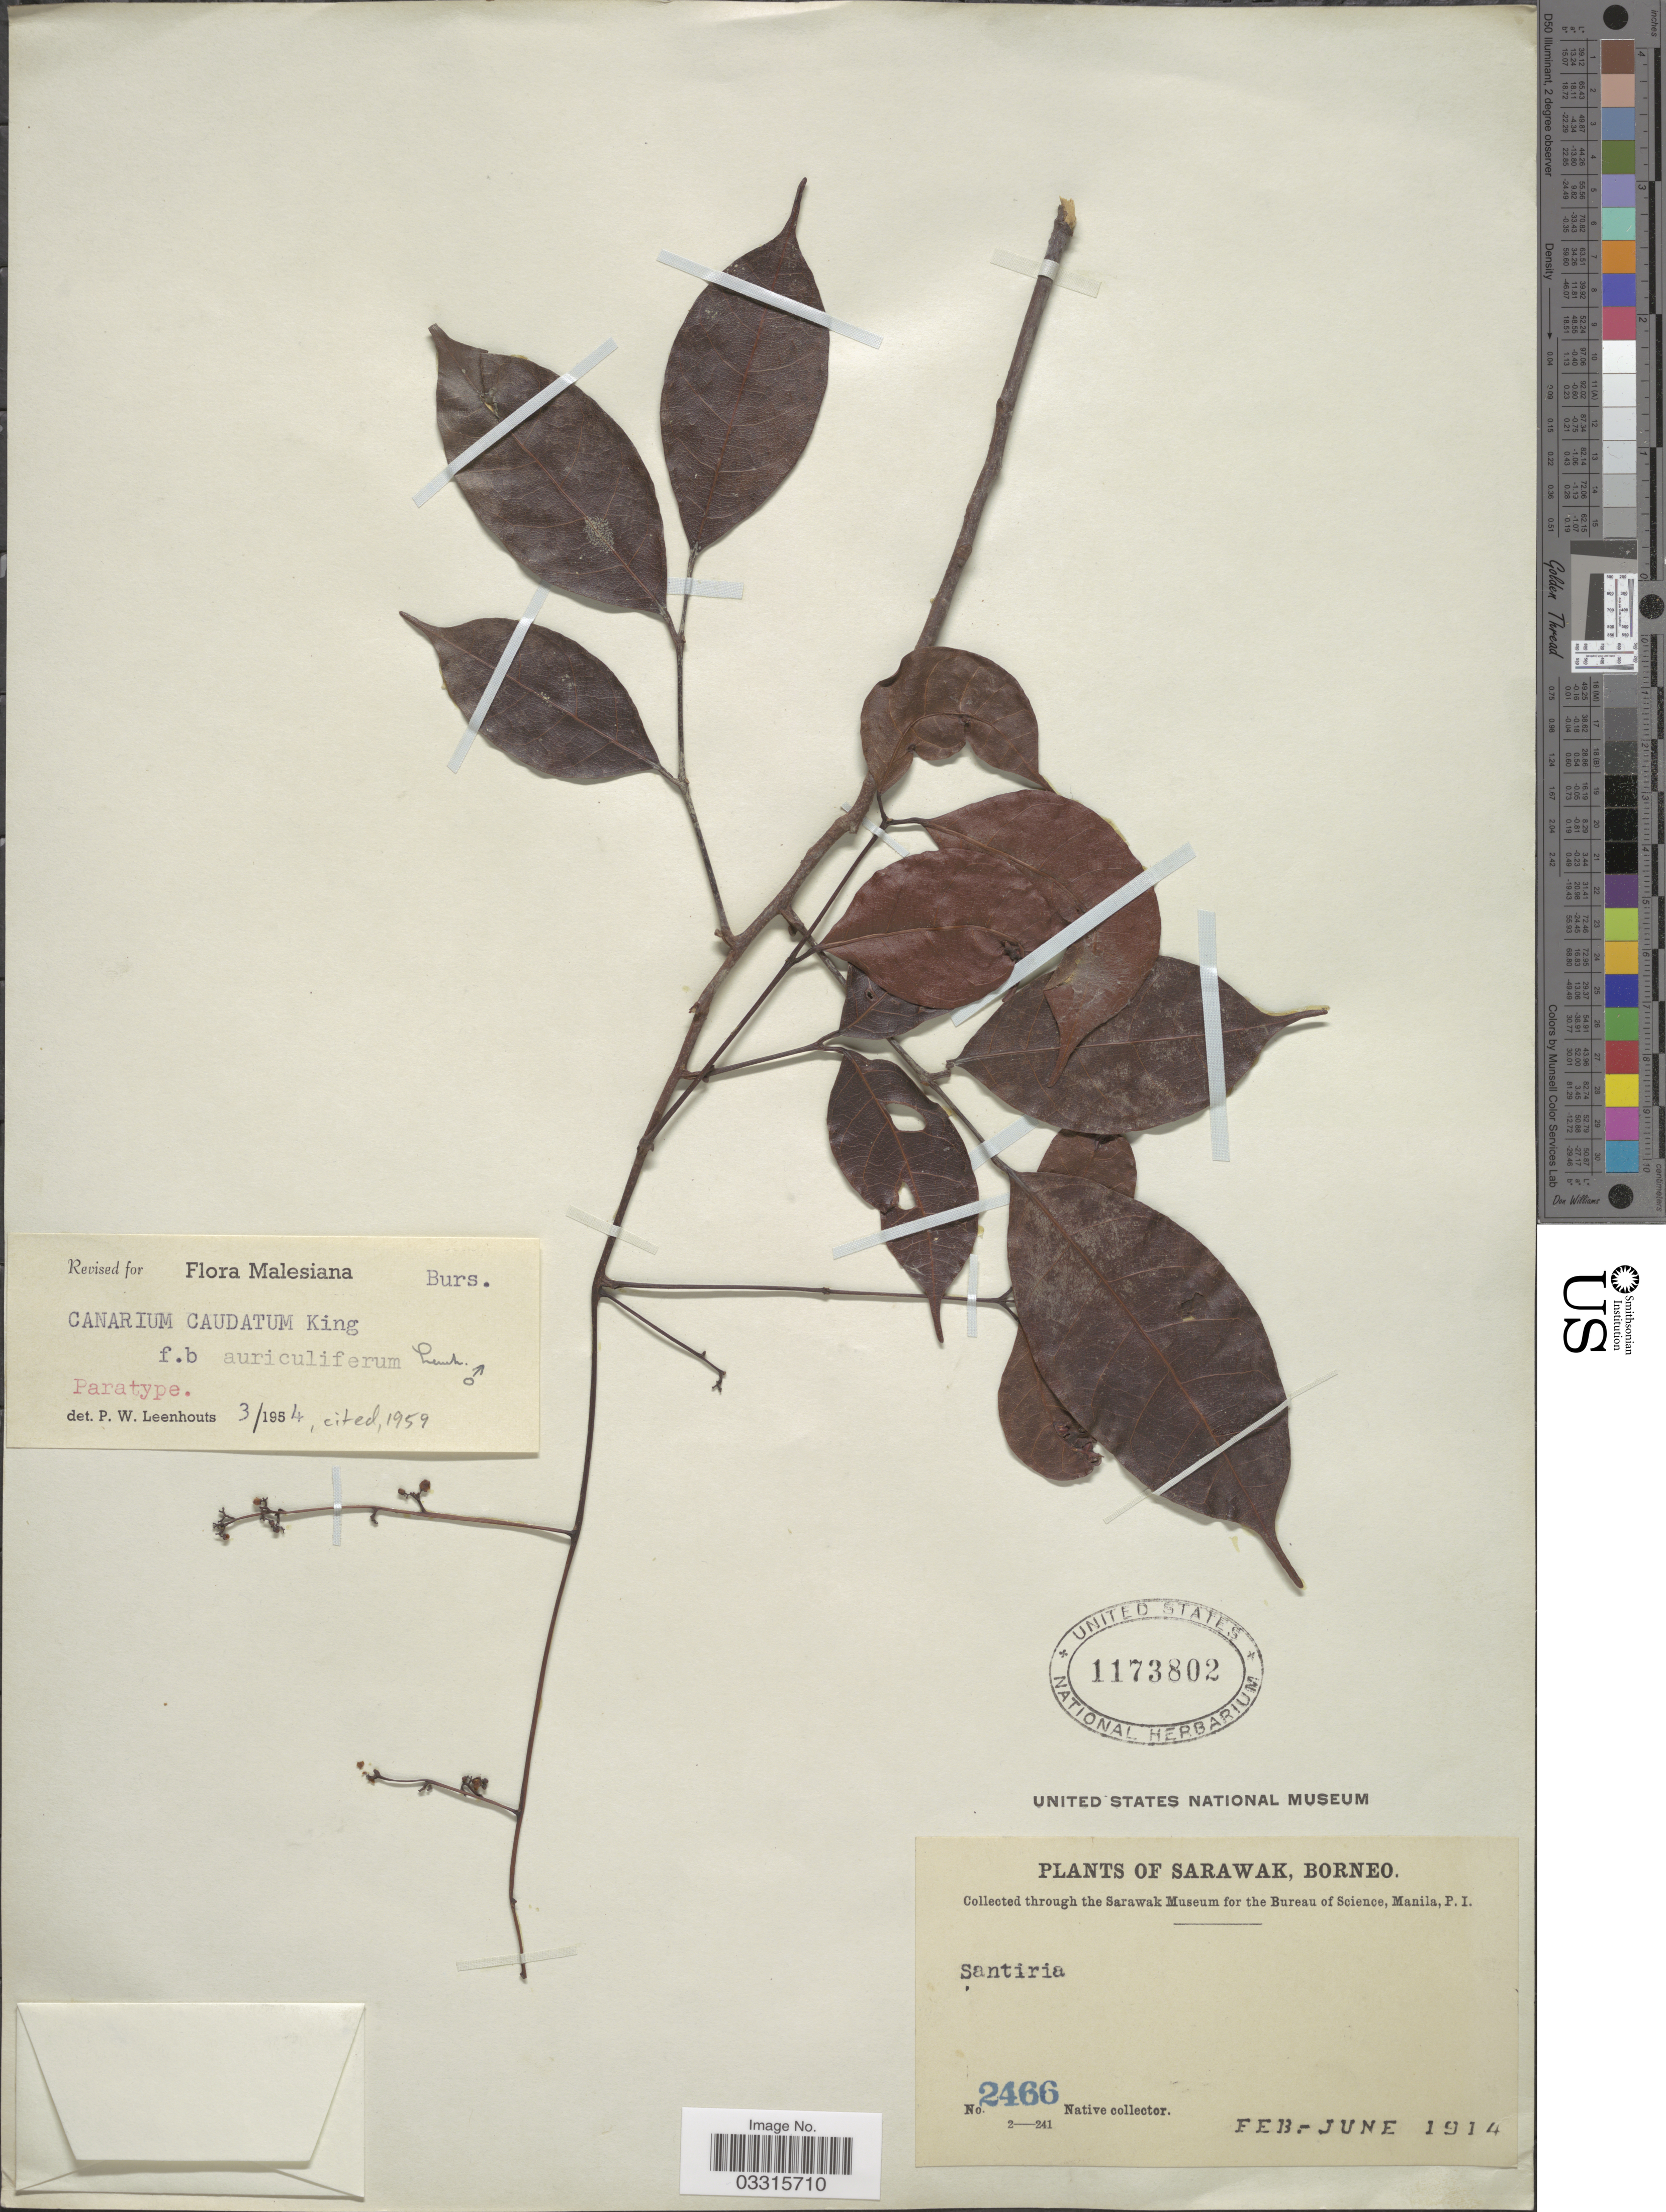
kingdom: Plantae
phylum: Tracheophyta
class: Magnoliopsida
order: Sapindales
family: Burseraceae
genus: Canarium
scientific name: Canarium caudatum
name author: King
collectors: Native collector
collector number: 2466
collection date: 1914-02/1914-06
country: Malaysia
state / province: Sarawak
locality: Borneo.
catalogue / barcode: US 1173802